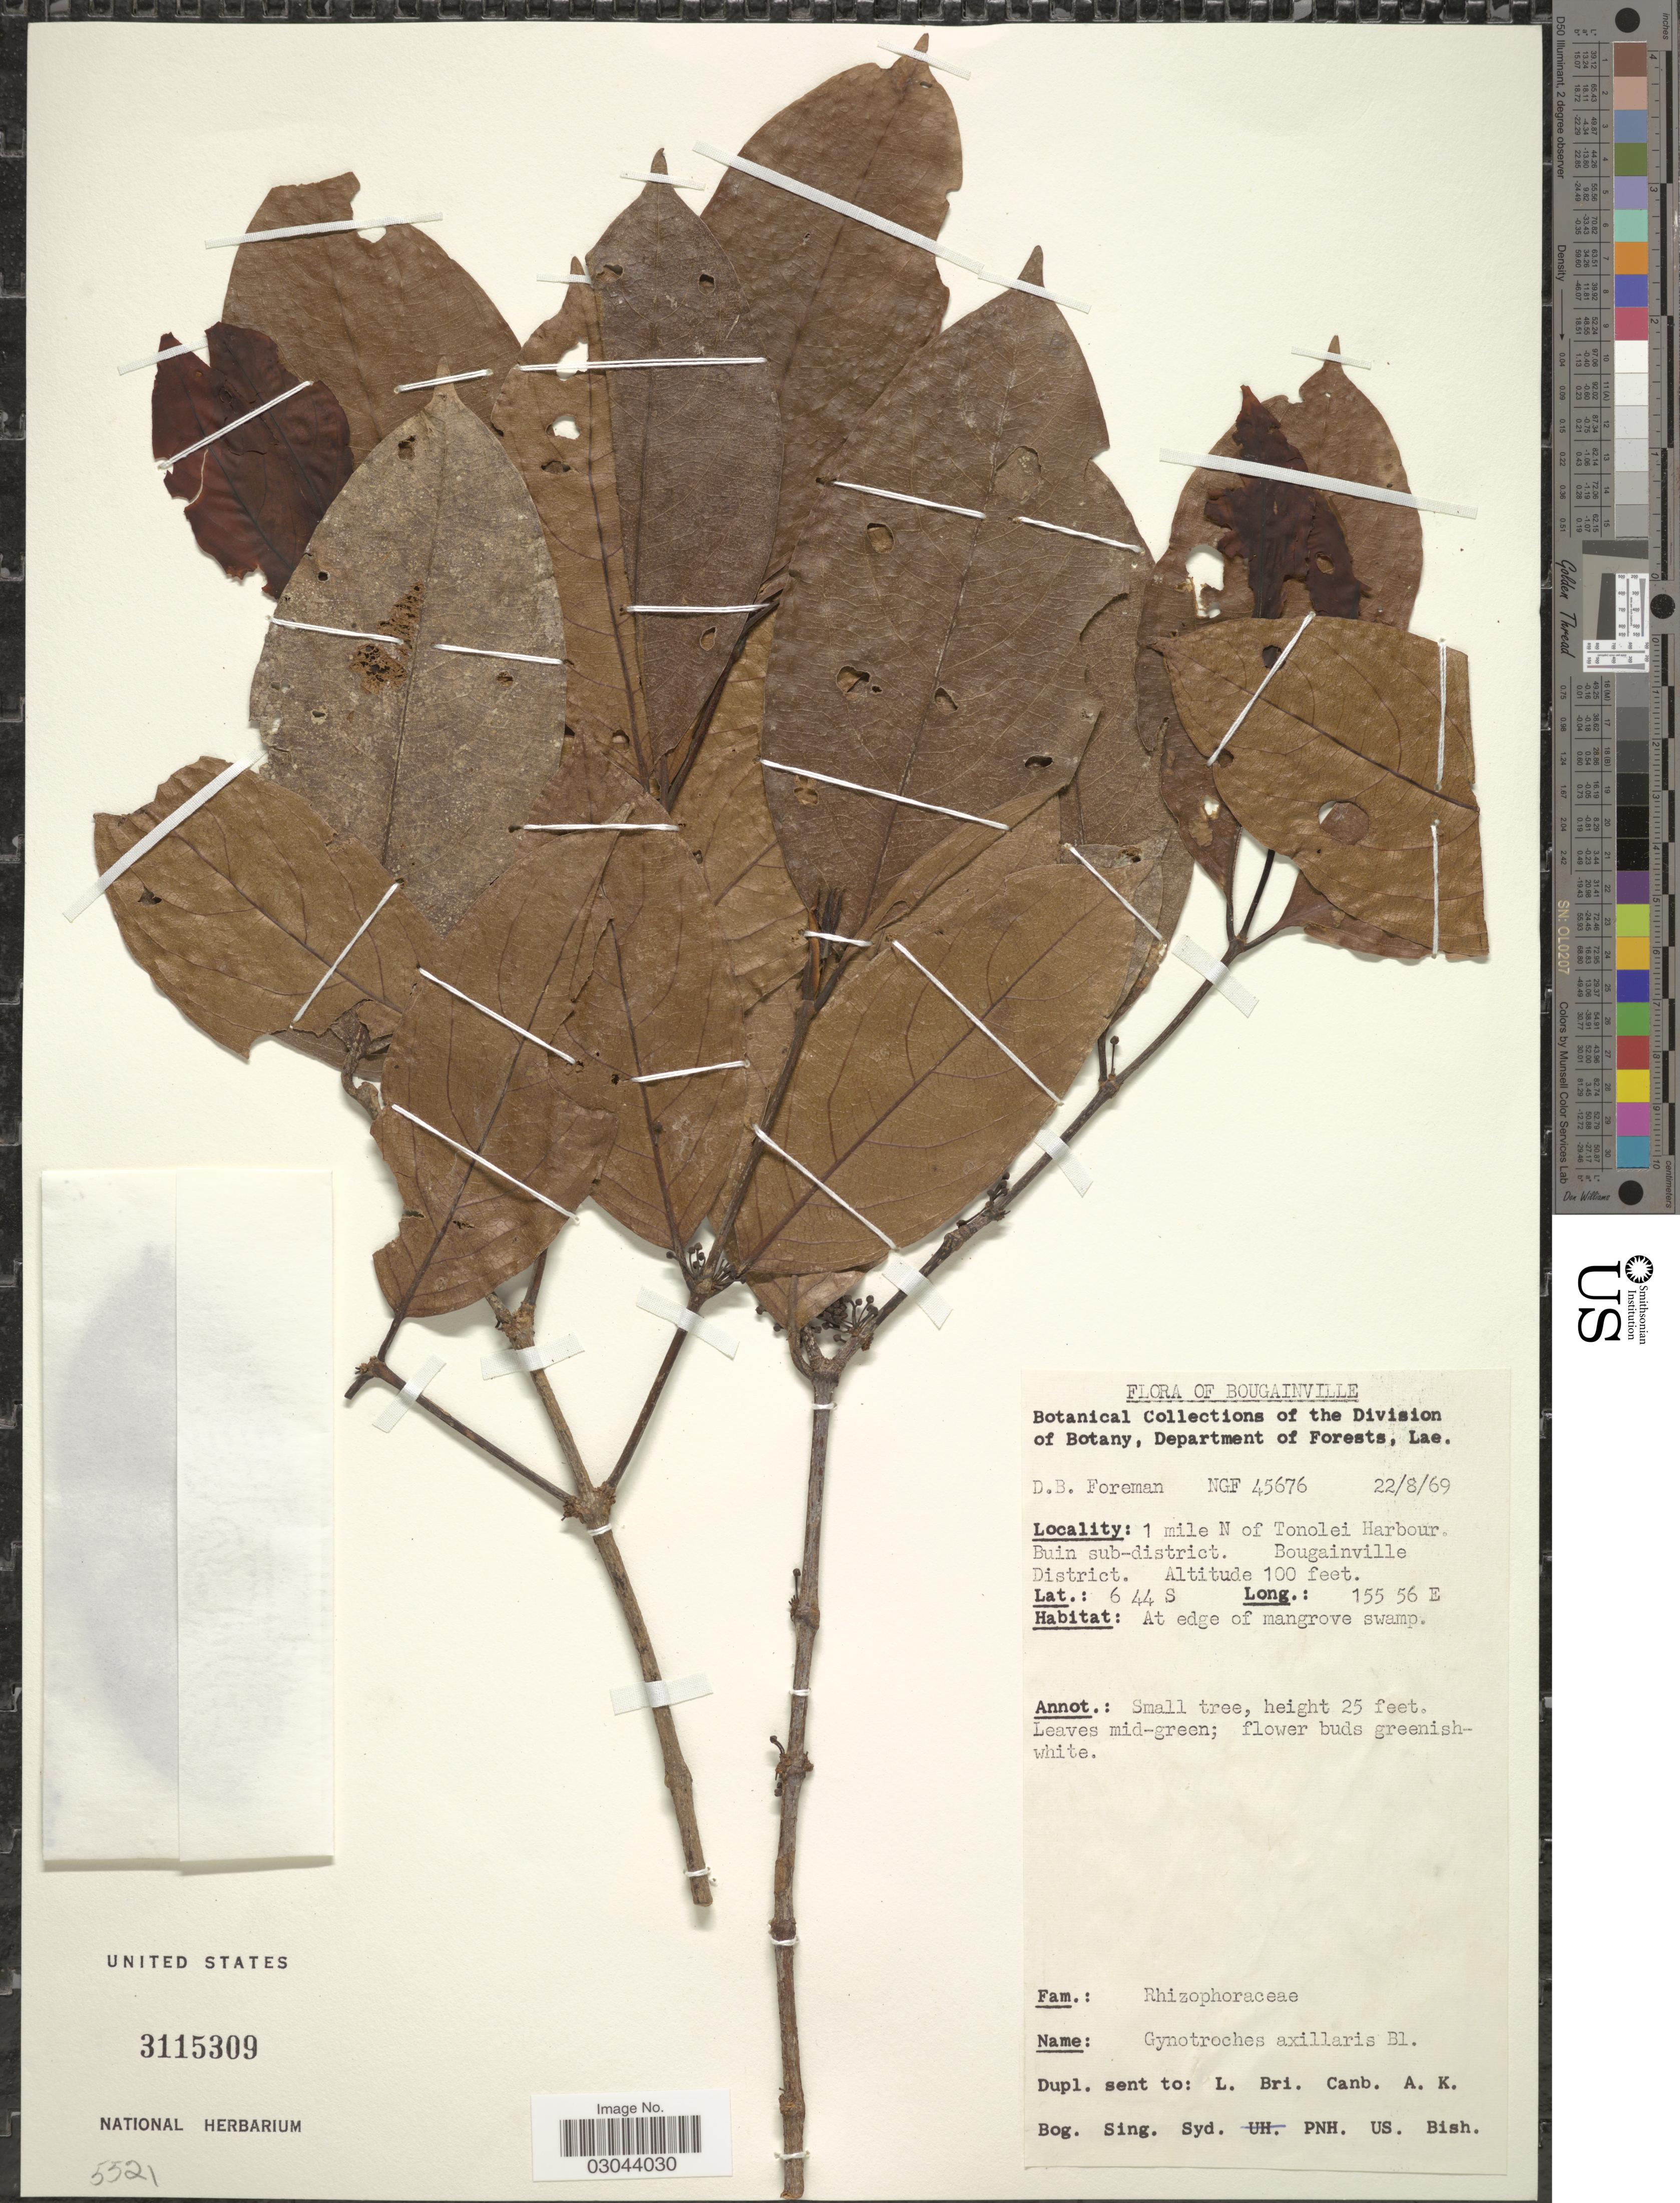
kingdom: Plantae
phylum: Tracheophyta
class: Magnoliopsida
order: Malpighiales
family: Rhizophoraceae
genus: Gynotroches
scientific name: Gynotroches axillaris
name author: Blume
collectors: D. Foreman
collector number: NGF45676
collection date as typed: Transcribed d/m/y: 22/8/69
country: Papua New Guinea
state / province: Bougainville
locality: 1 mile N of Tonolei Harbour. Buin sub-district. Bougainville District. At edge of mangrove swamp.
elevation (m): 30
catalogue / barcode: US 3115309